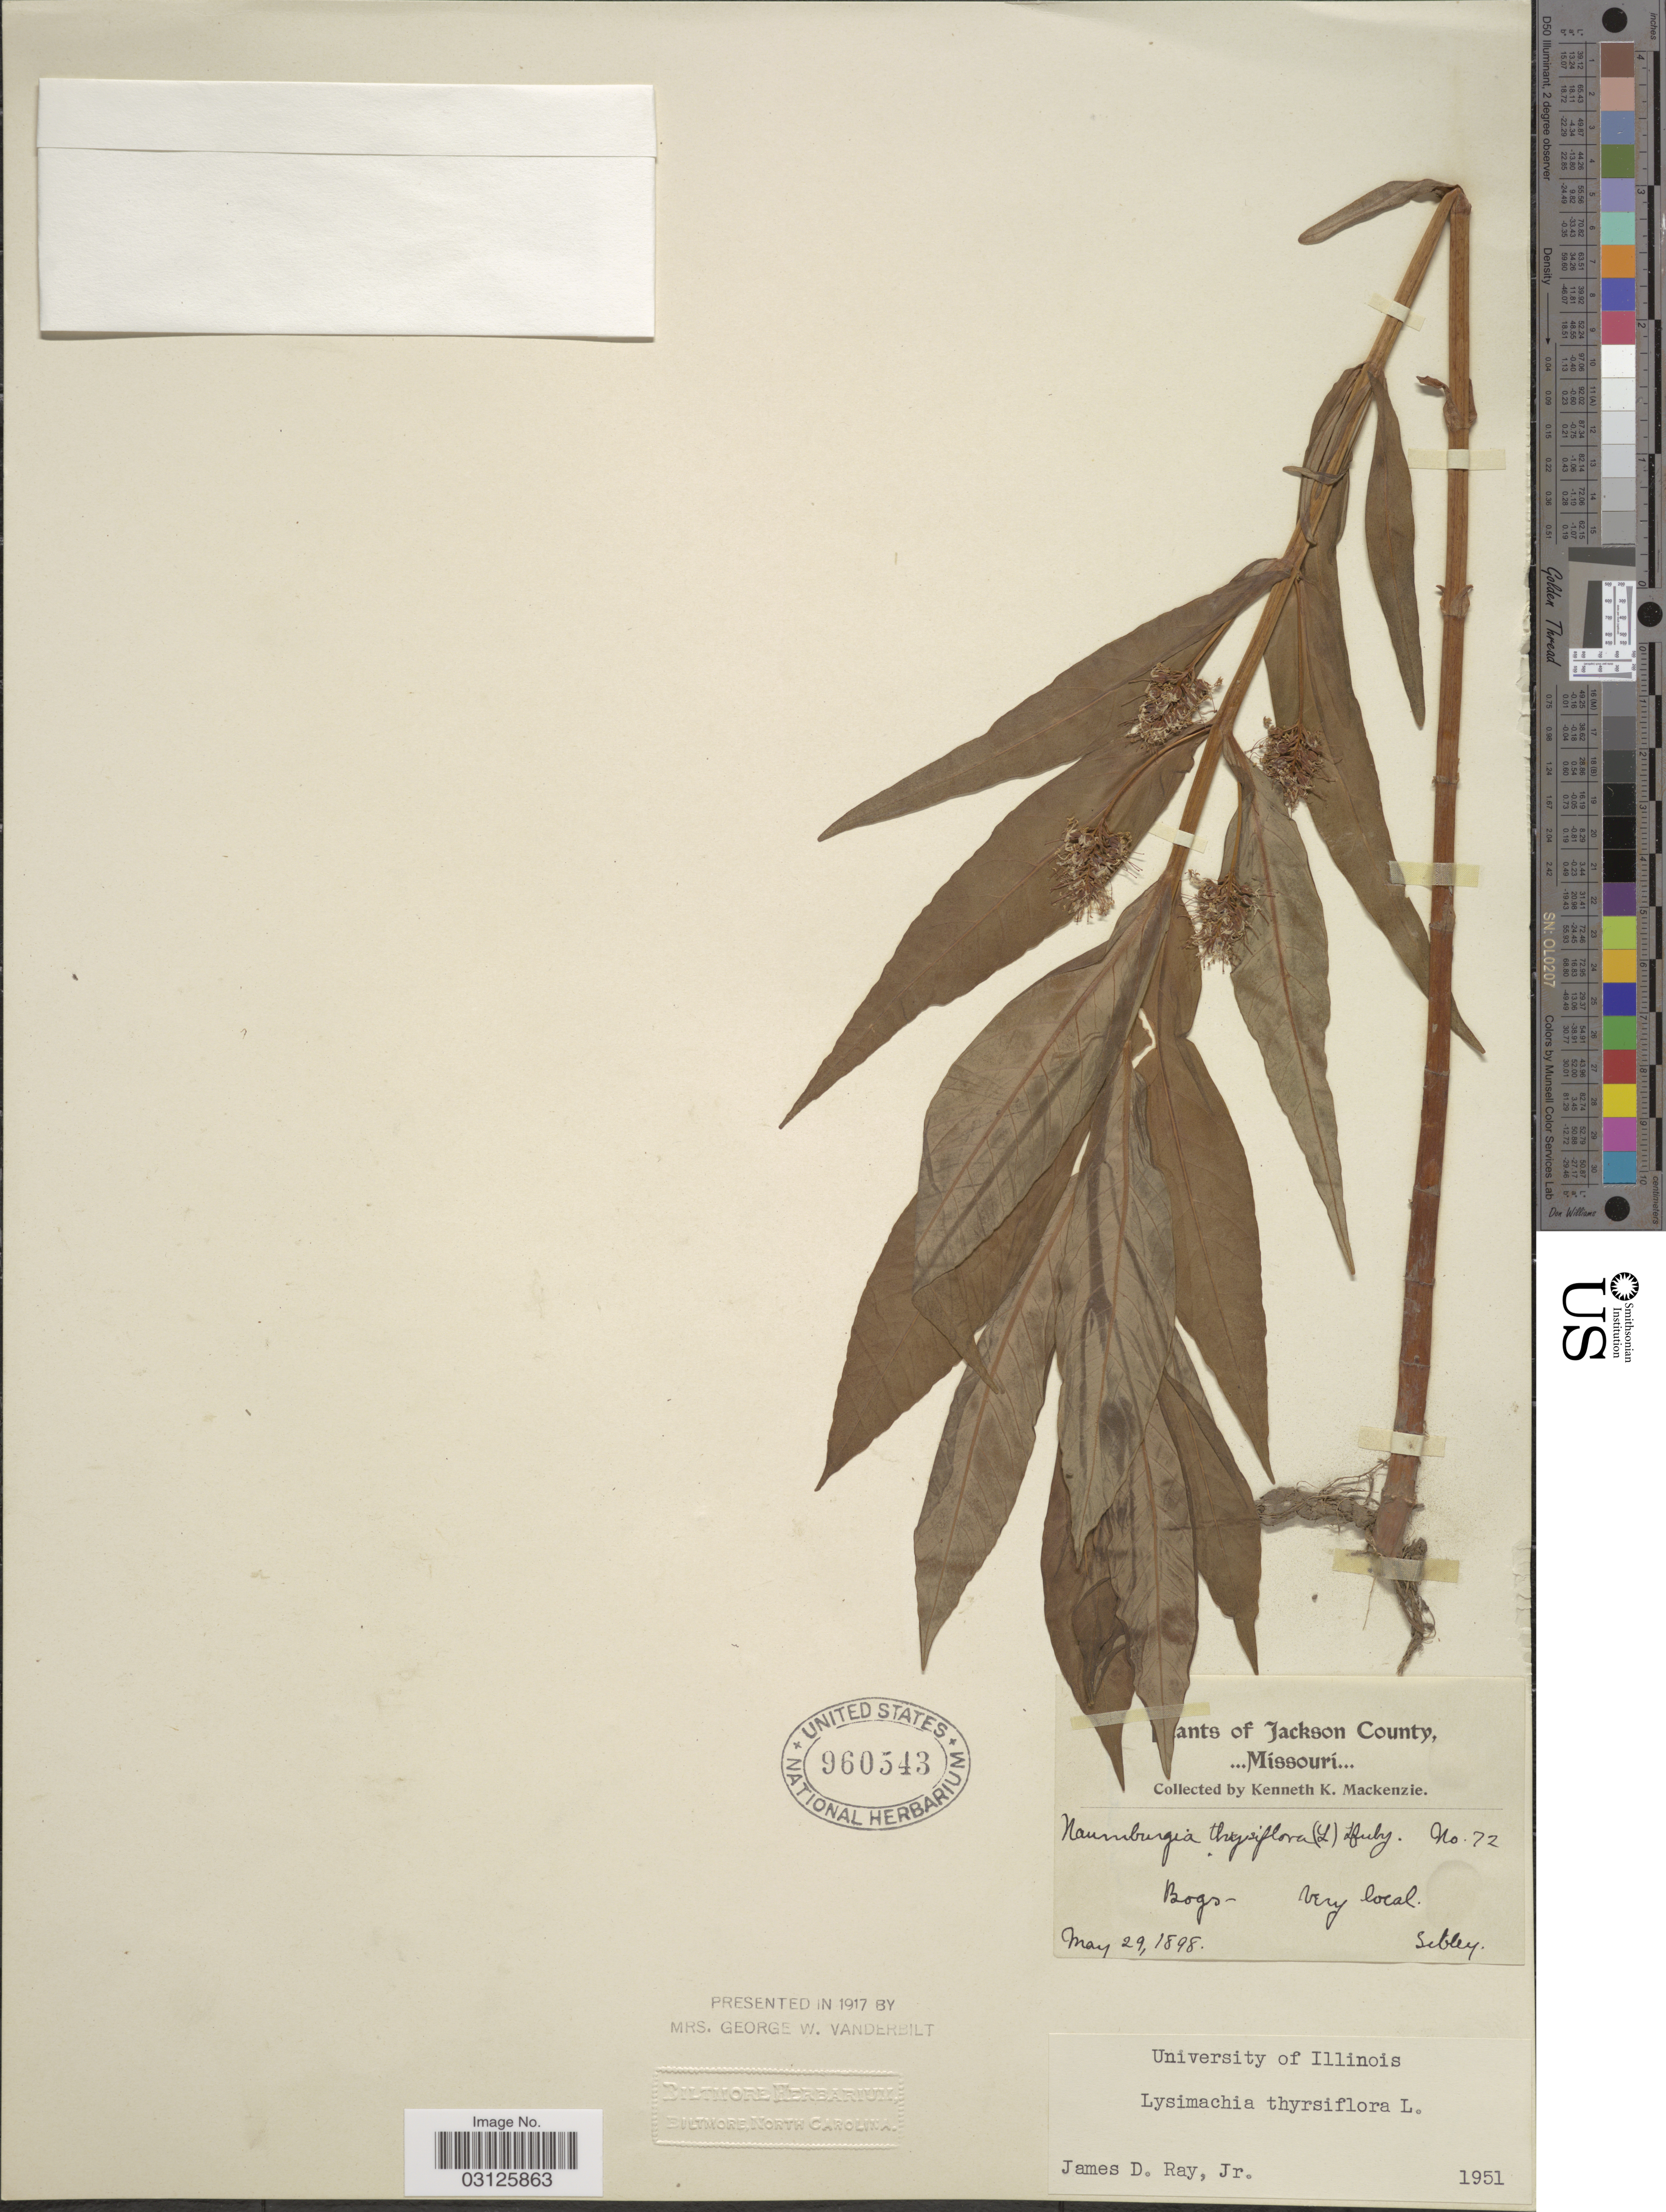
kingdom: Plantae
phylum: Tracheophyta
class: Magnoliopsida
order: Ericales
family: Primulaceae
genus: Lysimachia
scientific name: Lysimachia thyrsiflora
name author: L.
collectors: K. K. Mackenzie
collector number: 72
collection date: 1898-05-29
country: United States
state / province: Missouri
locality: Jackson County. Sibley.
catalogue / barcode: US 960543